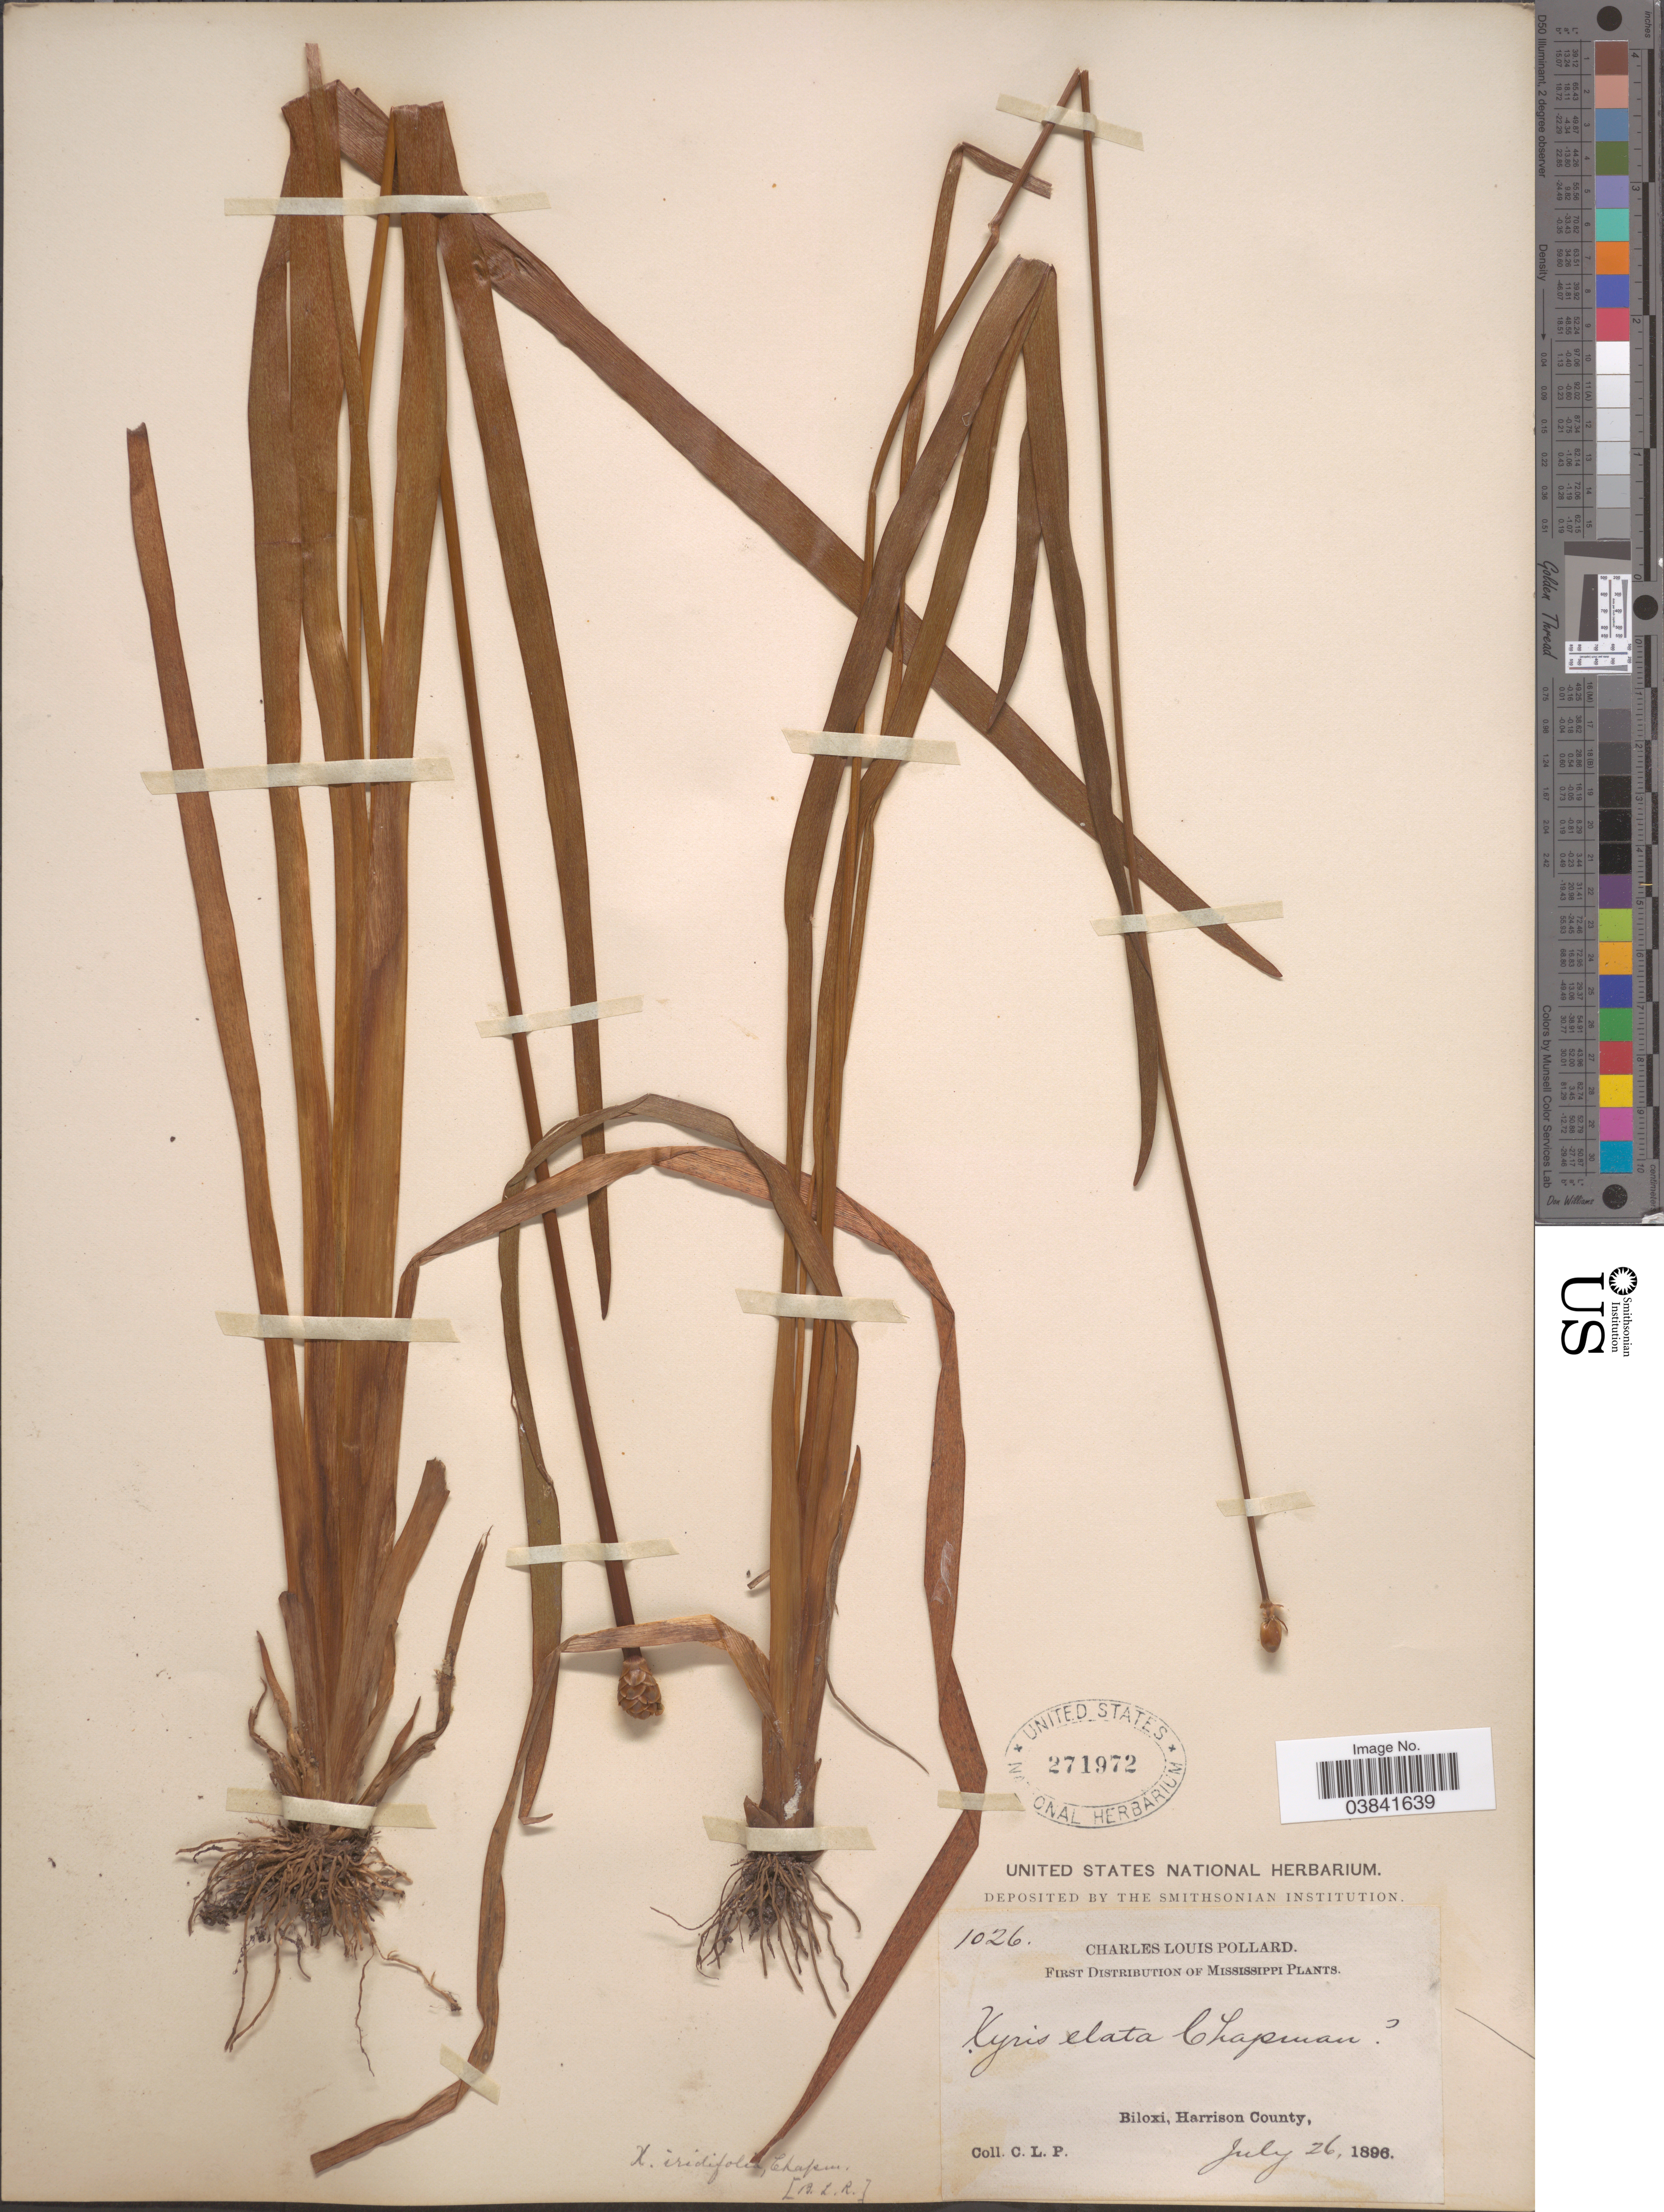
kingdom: Plantae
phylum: Tracheophyta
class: Liliopsida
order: Poales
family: Xyridaceae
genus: Xyris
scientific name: Xyris iridifolia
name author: Chapm.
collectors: C. L. Pollard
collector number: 1026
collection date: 1896-07-26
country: United States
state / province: Mississippi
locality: Biloxi, Harrison County.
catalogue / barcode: US 271972